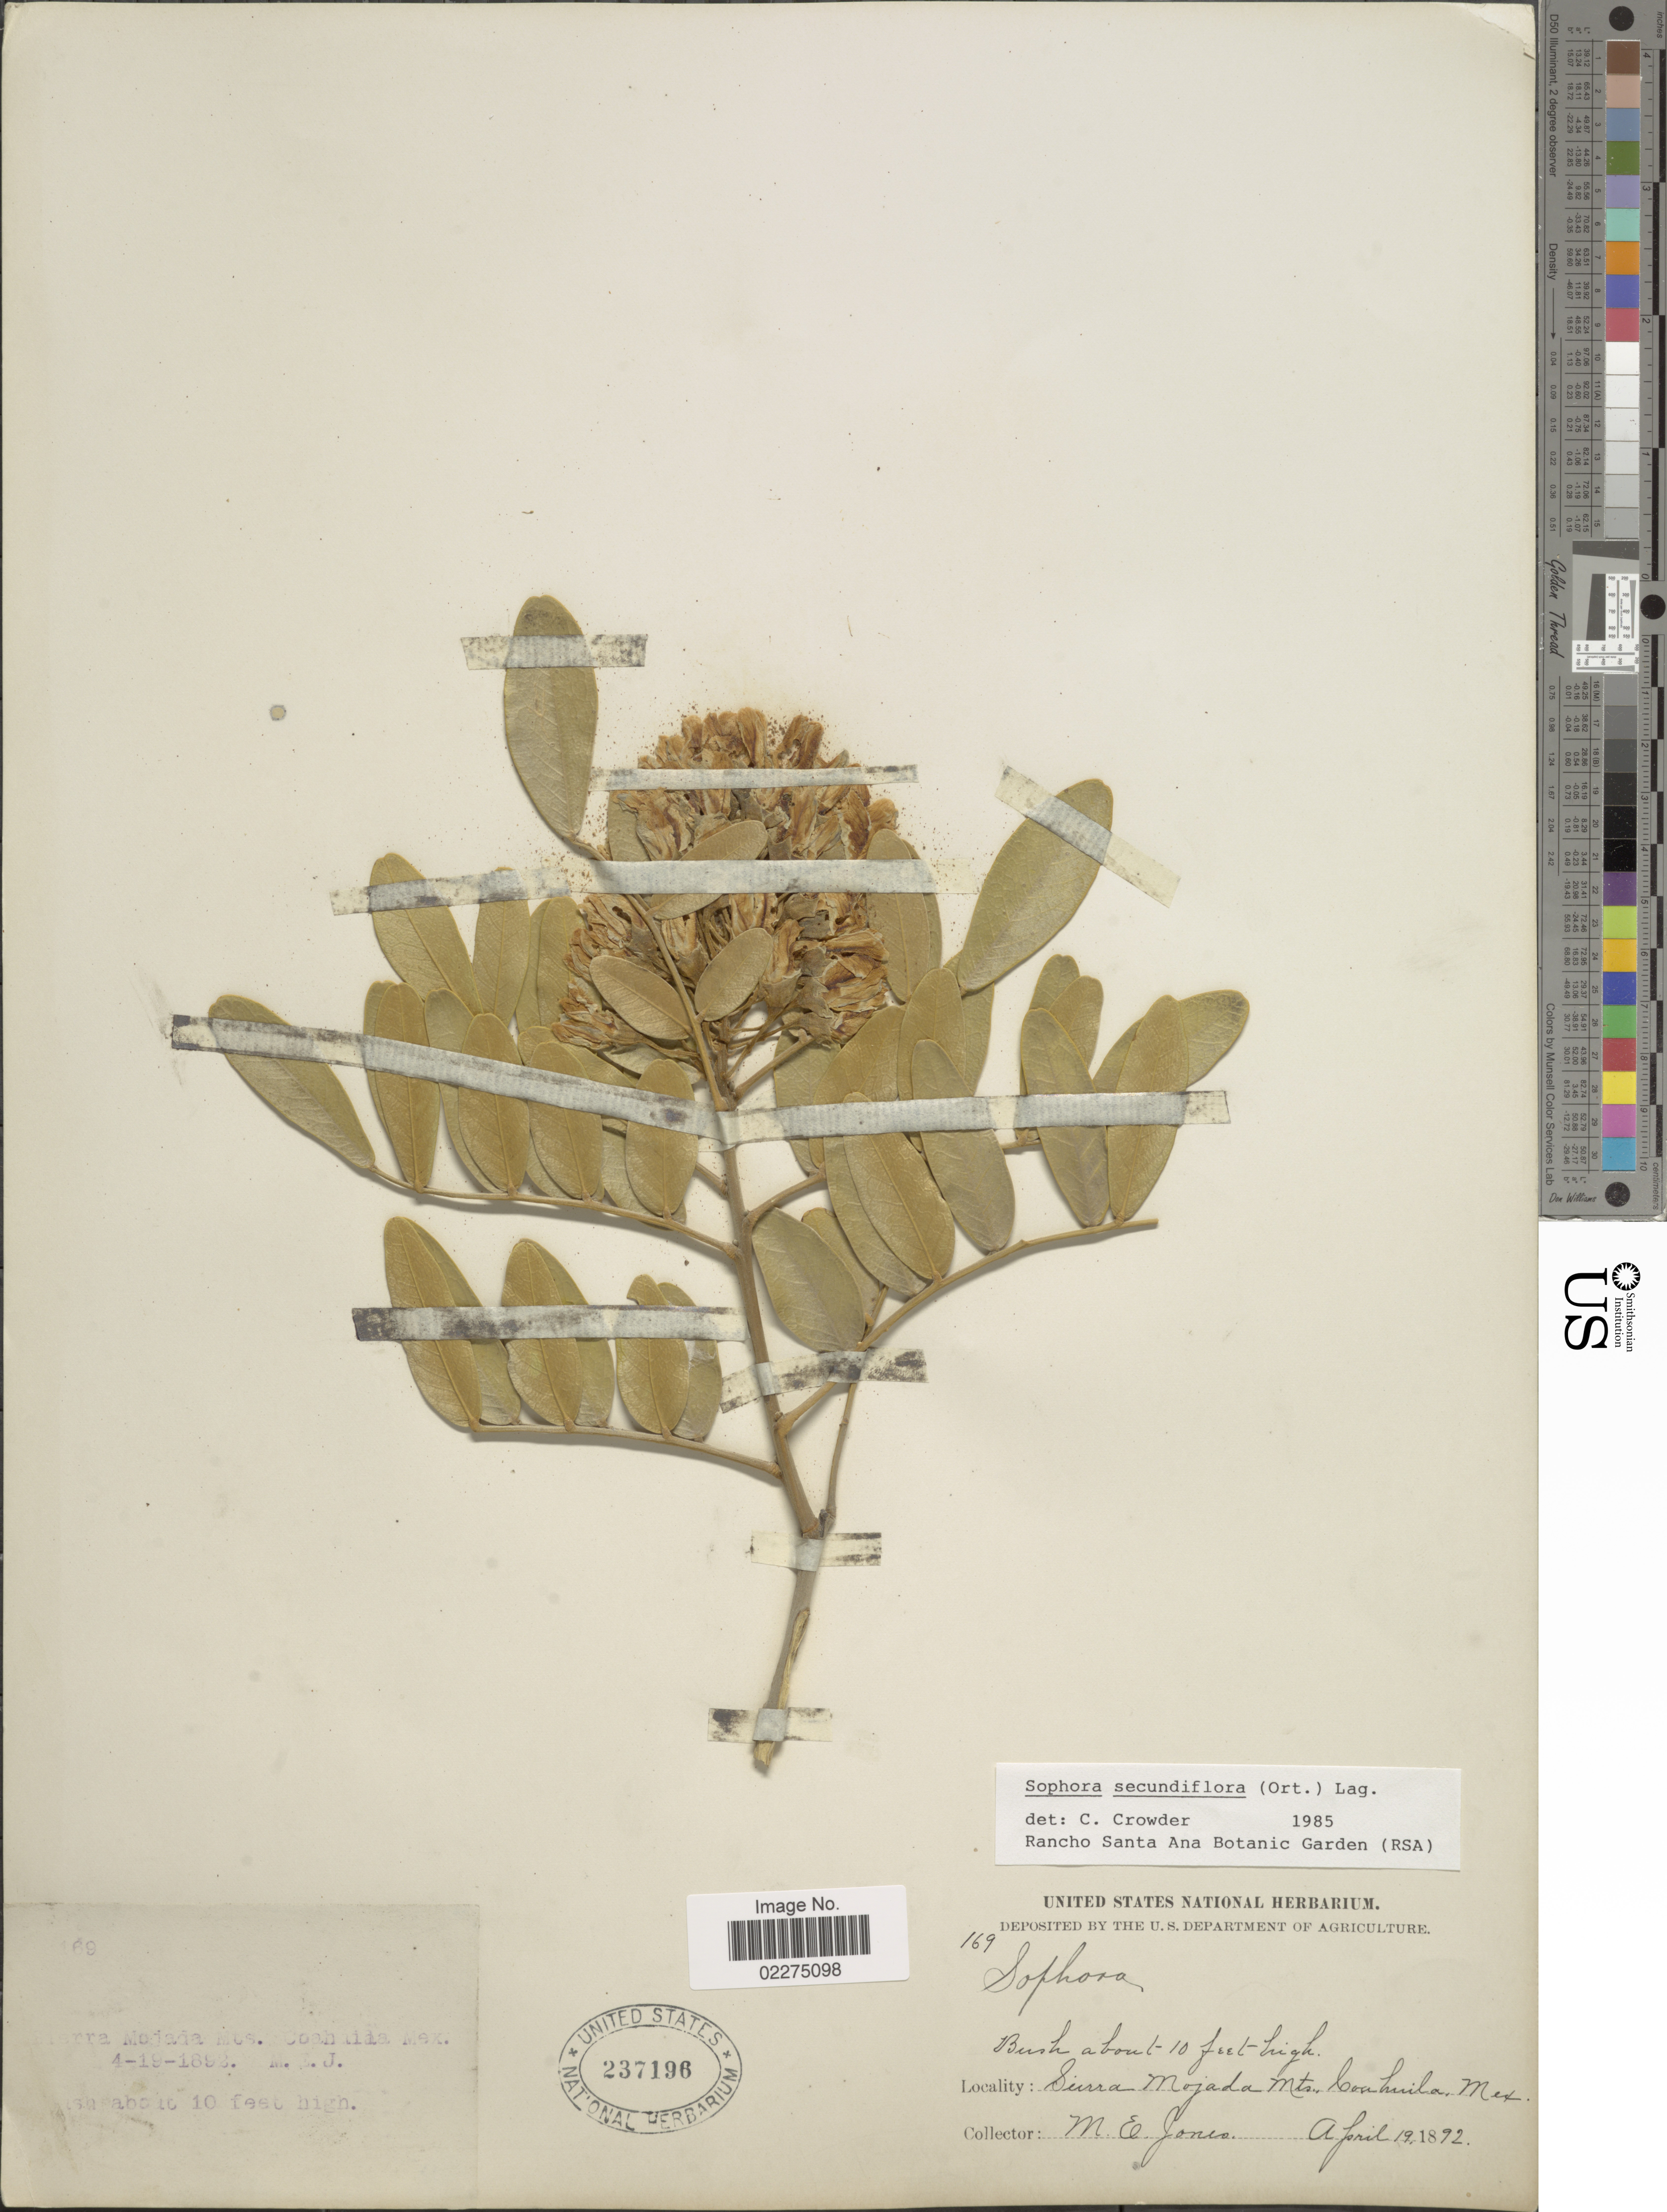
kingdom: Plantae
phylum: Tracheophyta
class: Magnoliopsida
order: Fabales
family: Fabaceae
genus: Dermatophyllum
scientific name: Dermatophyllum secundiflorum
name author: (Ortega) Gandhi & Reveal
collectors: M. E. Jones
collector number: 169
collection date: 1892-04-19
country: Mexico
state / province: Coahuila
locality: Sierra Mojada Mts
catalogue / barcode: US 237196